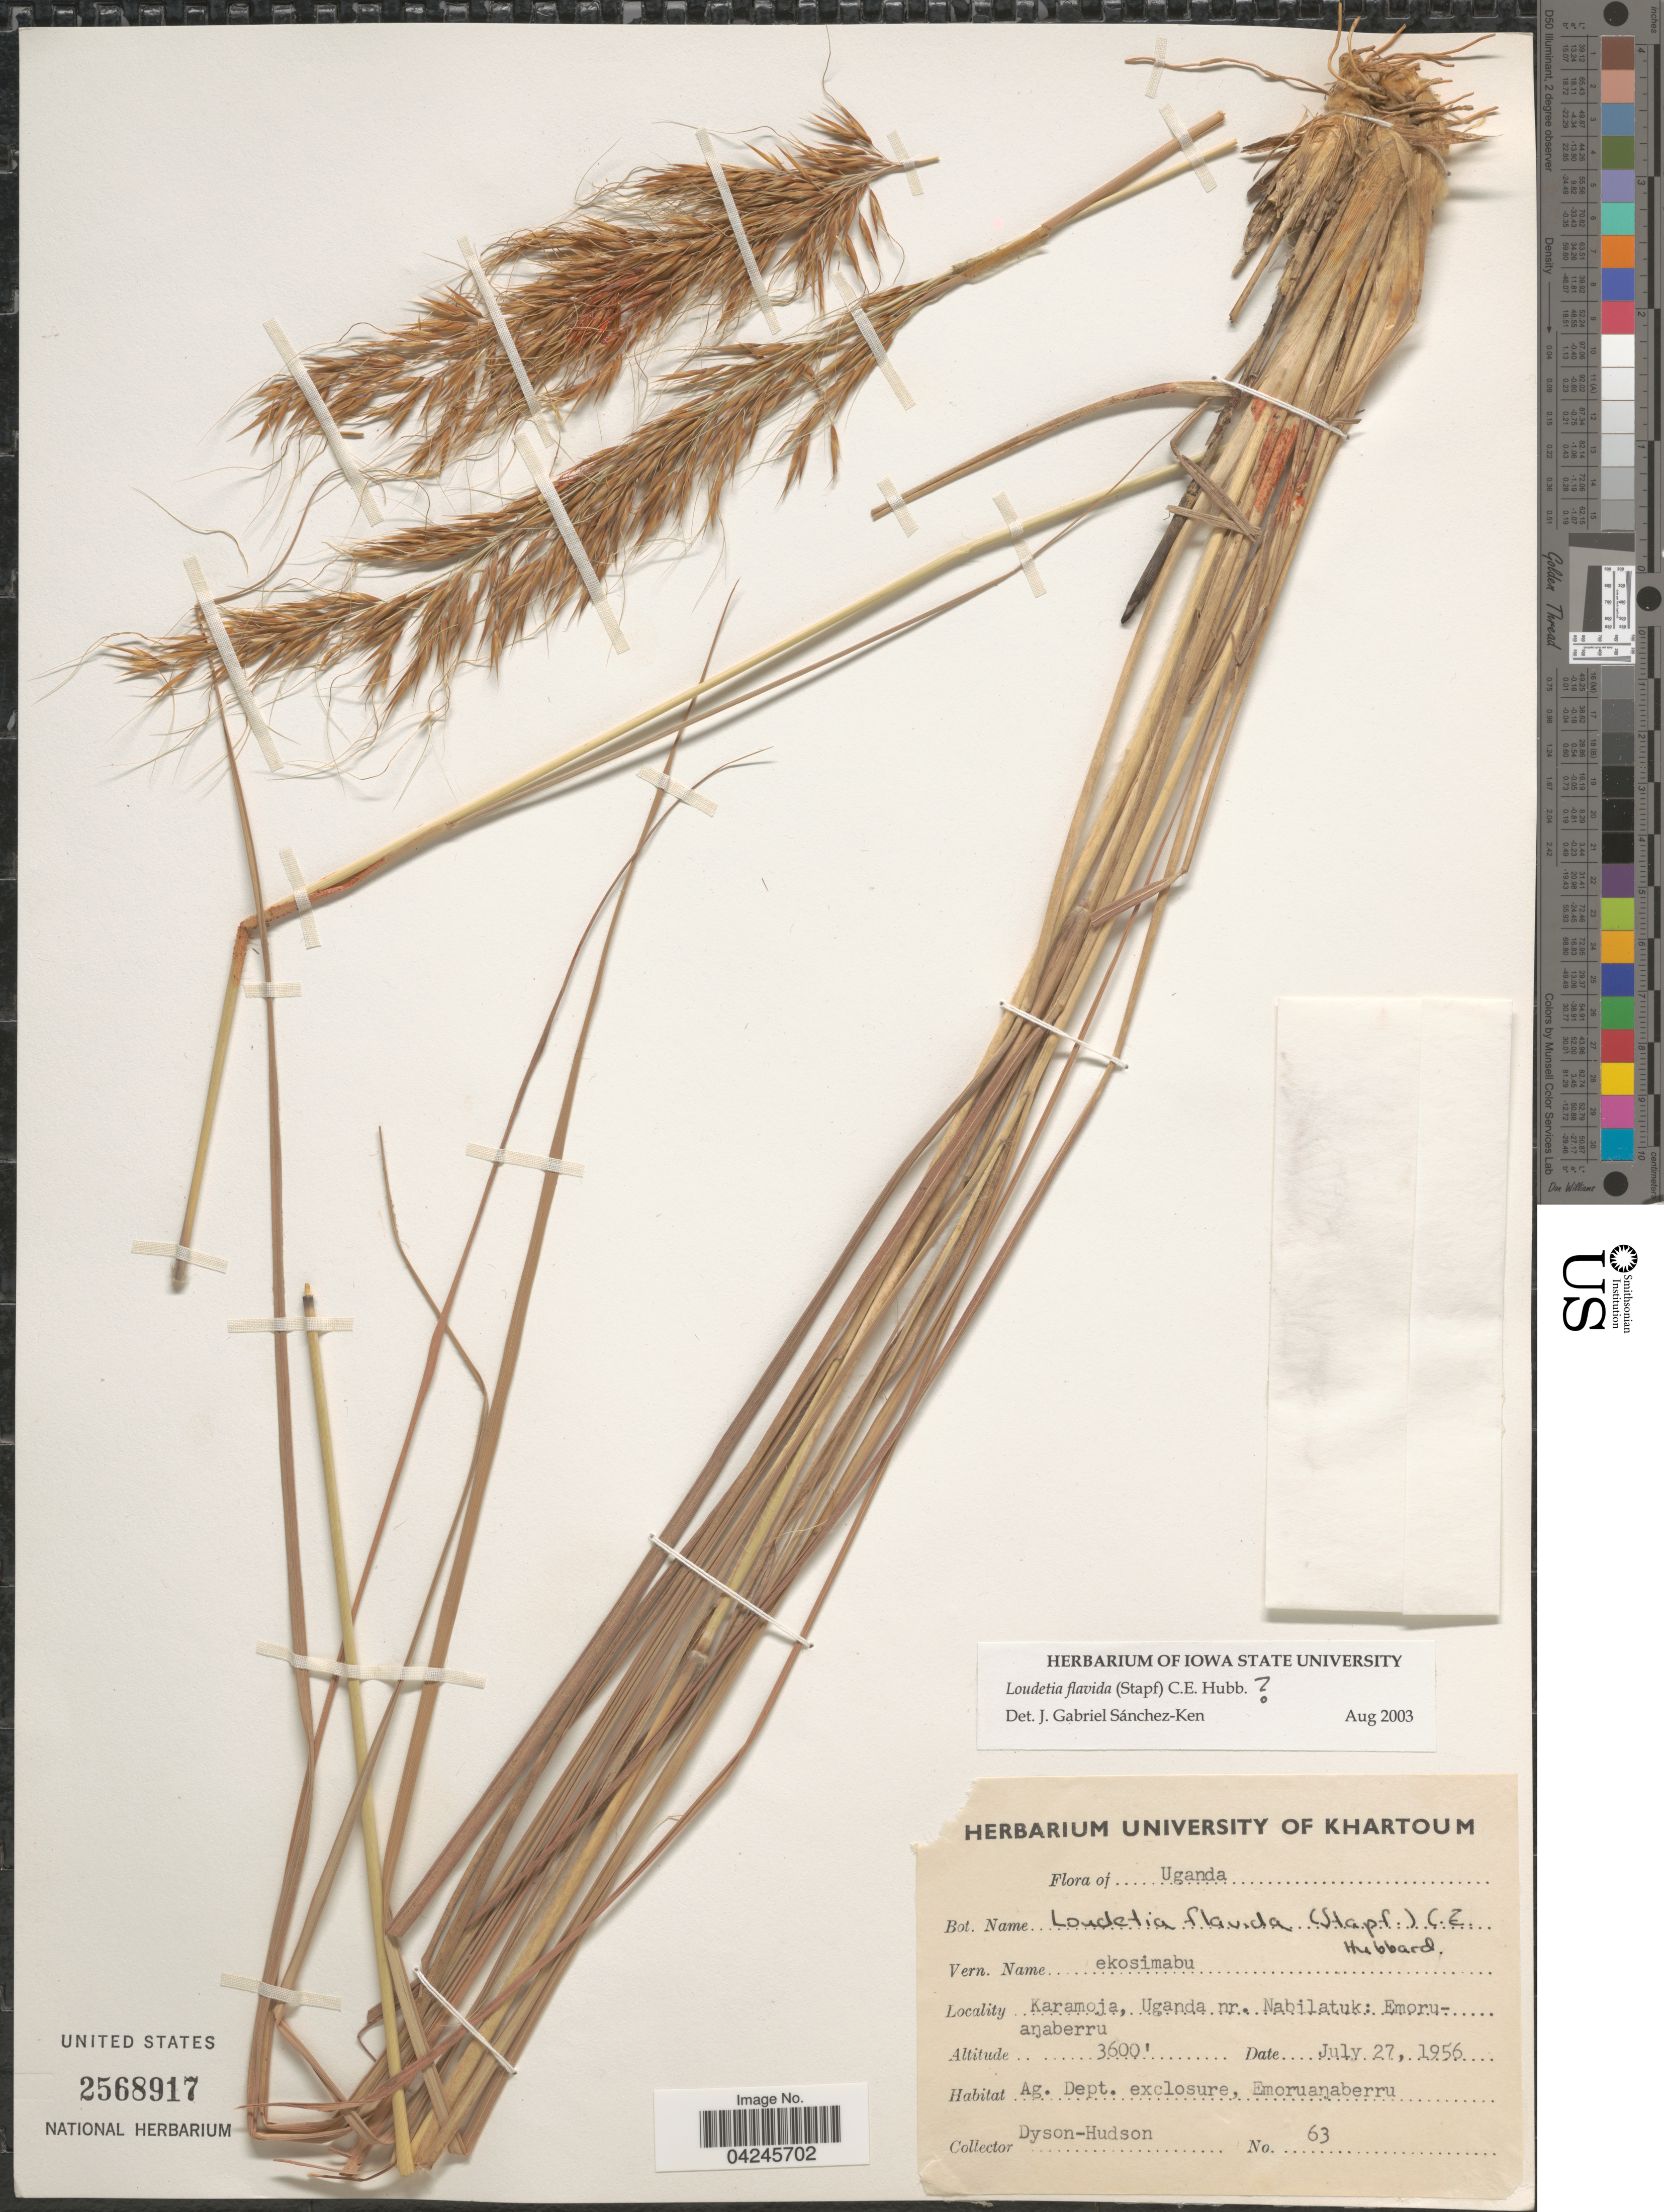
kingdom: Plantae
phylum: Tracheophyta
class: Liliopsida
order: Poales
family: Poaceae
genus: Loudetia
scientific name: Loudetia flavida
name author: (Stapf) C.E. Hubb.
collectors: Dyson-Hudson, --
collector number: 63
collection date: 1956-07-27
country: Uganda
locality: Karamoja, Uganda nr. Nabilatuk: Emoru-anaberru.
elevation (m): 1097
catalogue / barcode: US 2568917